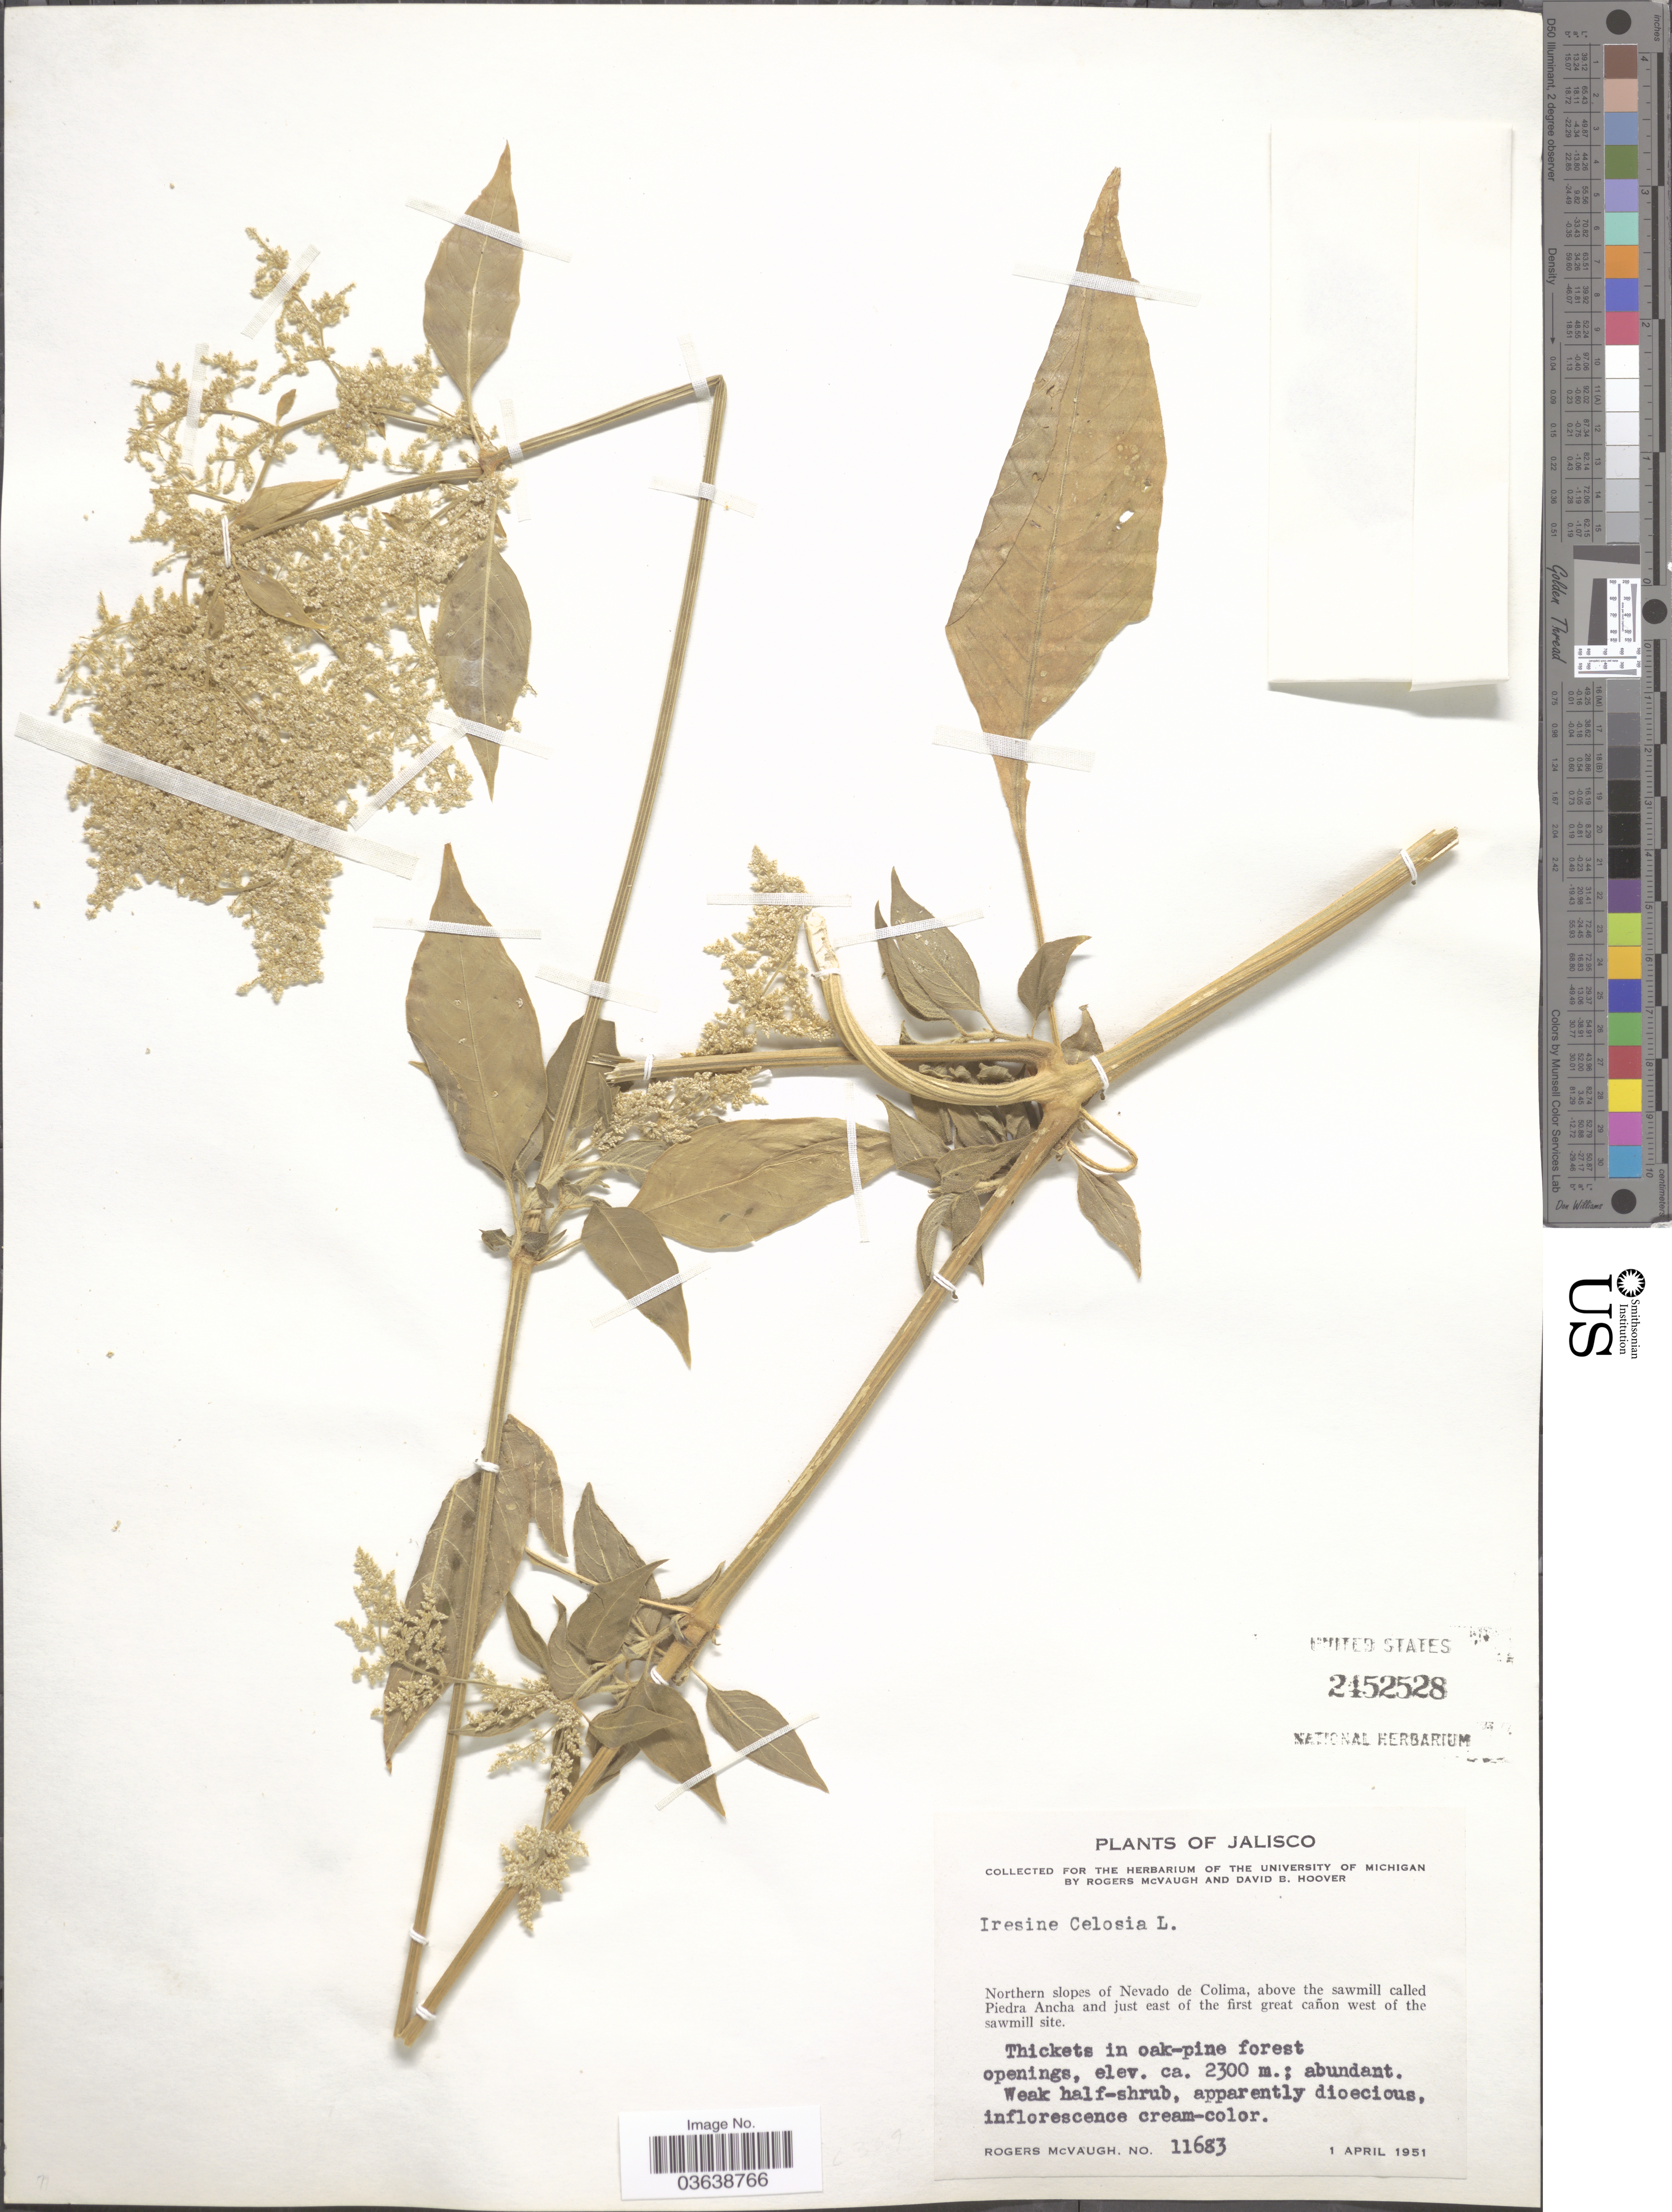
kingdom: Plantae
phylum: Tracheophyta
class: Magnoliopsida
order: Caryophyllales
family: Amaranthaceae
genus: Iresine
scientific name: Iresine celosia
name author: L.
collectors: R. McVaugh & D. B. Hoover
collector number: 11683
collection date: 1951-04-01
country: Mexico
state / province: Jalisco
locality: Northern slopes of Nevado de Colima, above the sawmill called Piedra Ancha and just east of the first great cañon west of the sawmill site.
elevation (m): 2300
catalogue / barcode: US 2452528